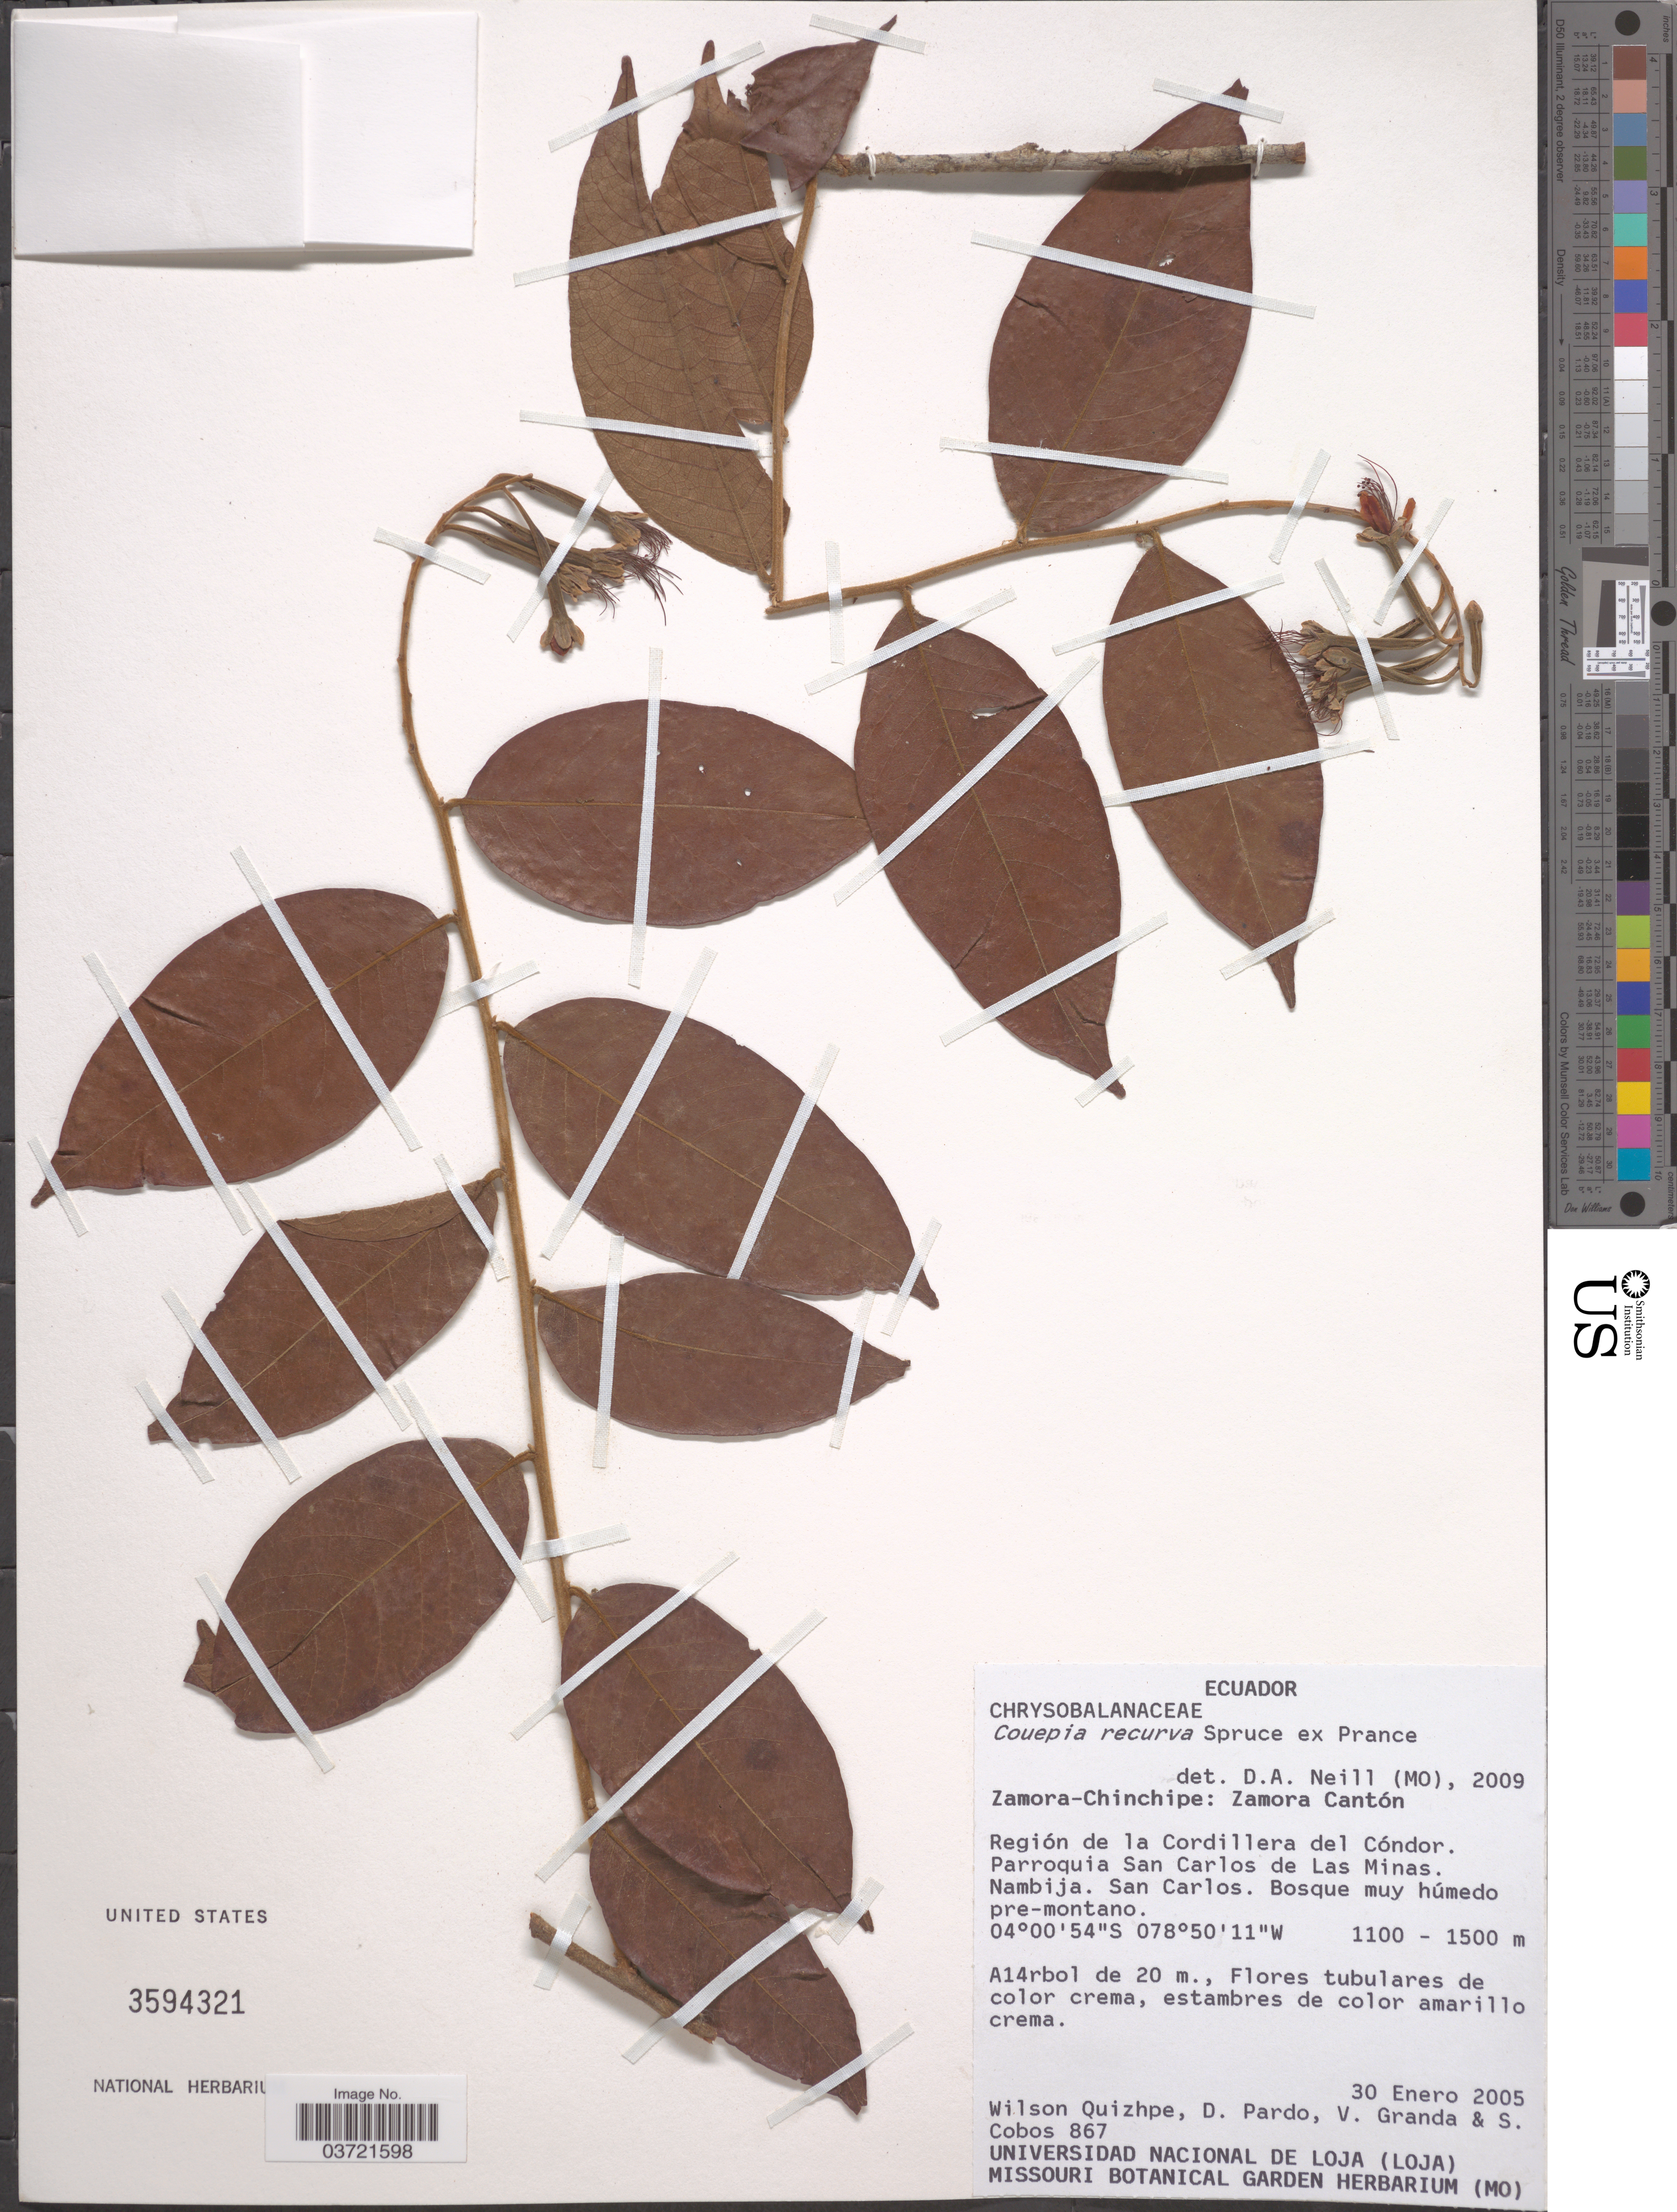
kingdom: Plantae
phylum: Tracheophyta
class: Magnoliopsida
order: Malpighiales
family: Chrysobalanaceae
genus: Couepia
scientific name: Couepia recurva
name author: Spruce ex Prance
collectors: W. Quizhpe, D. Pardo, V. Granda & S. Cobos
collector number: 867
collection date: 2005-01-30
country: Ecuador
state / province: Zamora-Chinchipe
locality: Zamora Cantón. Región de la Cordillera del Cóndor. Parroquia San Carlos de Las Minas. Nambija. San Carlos.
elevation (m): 1100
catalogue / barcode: US 3594321